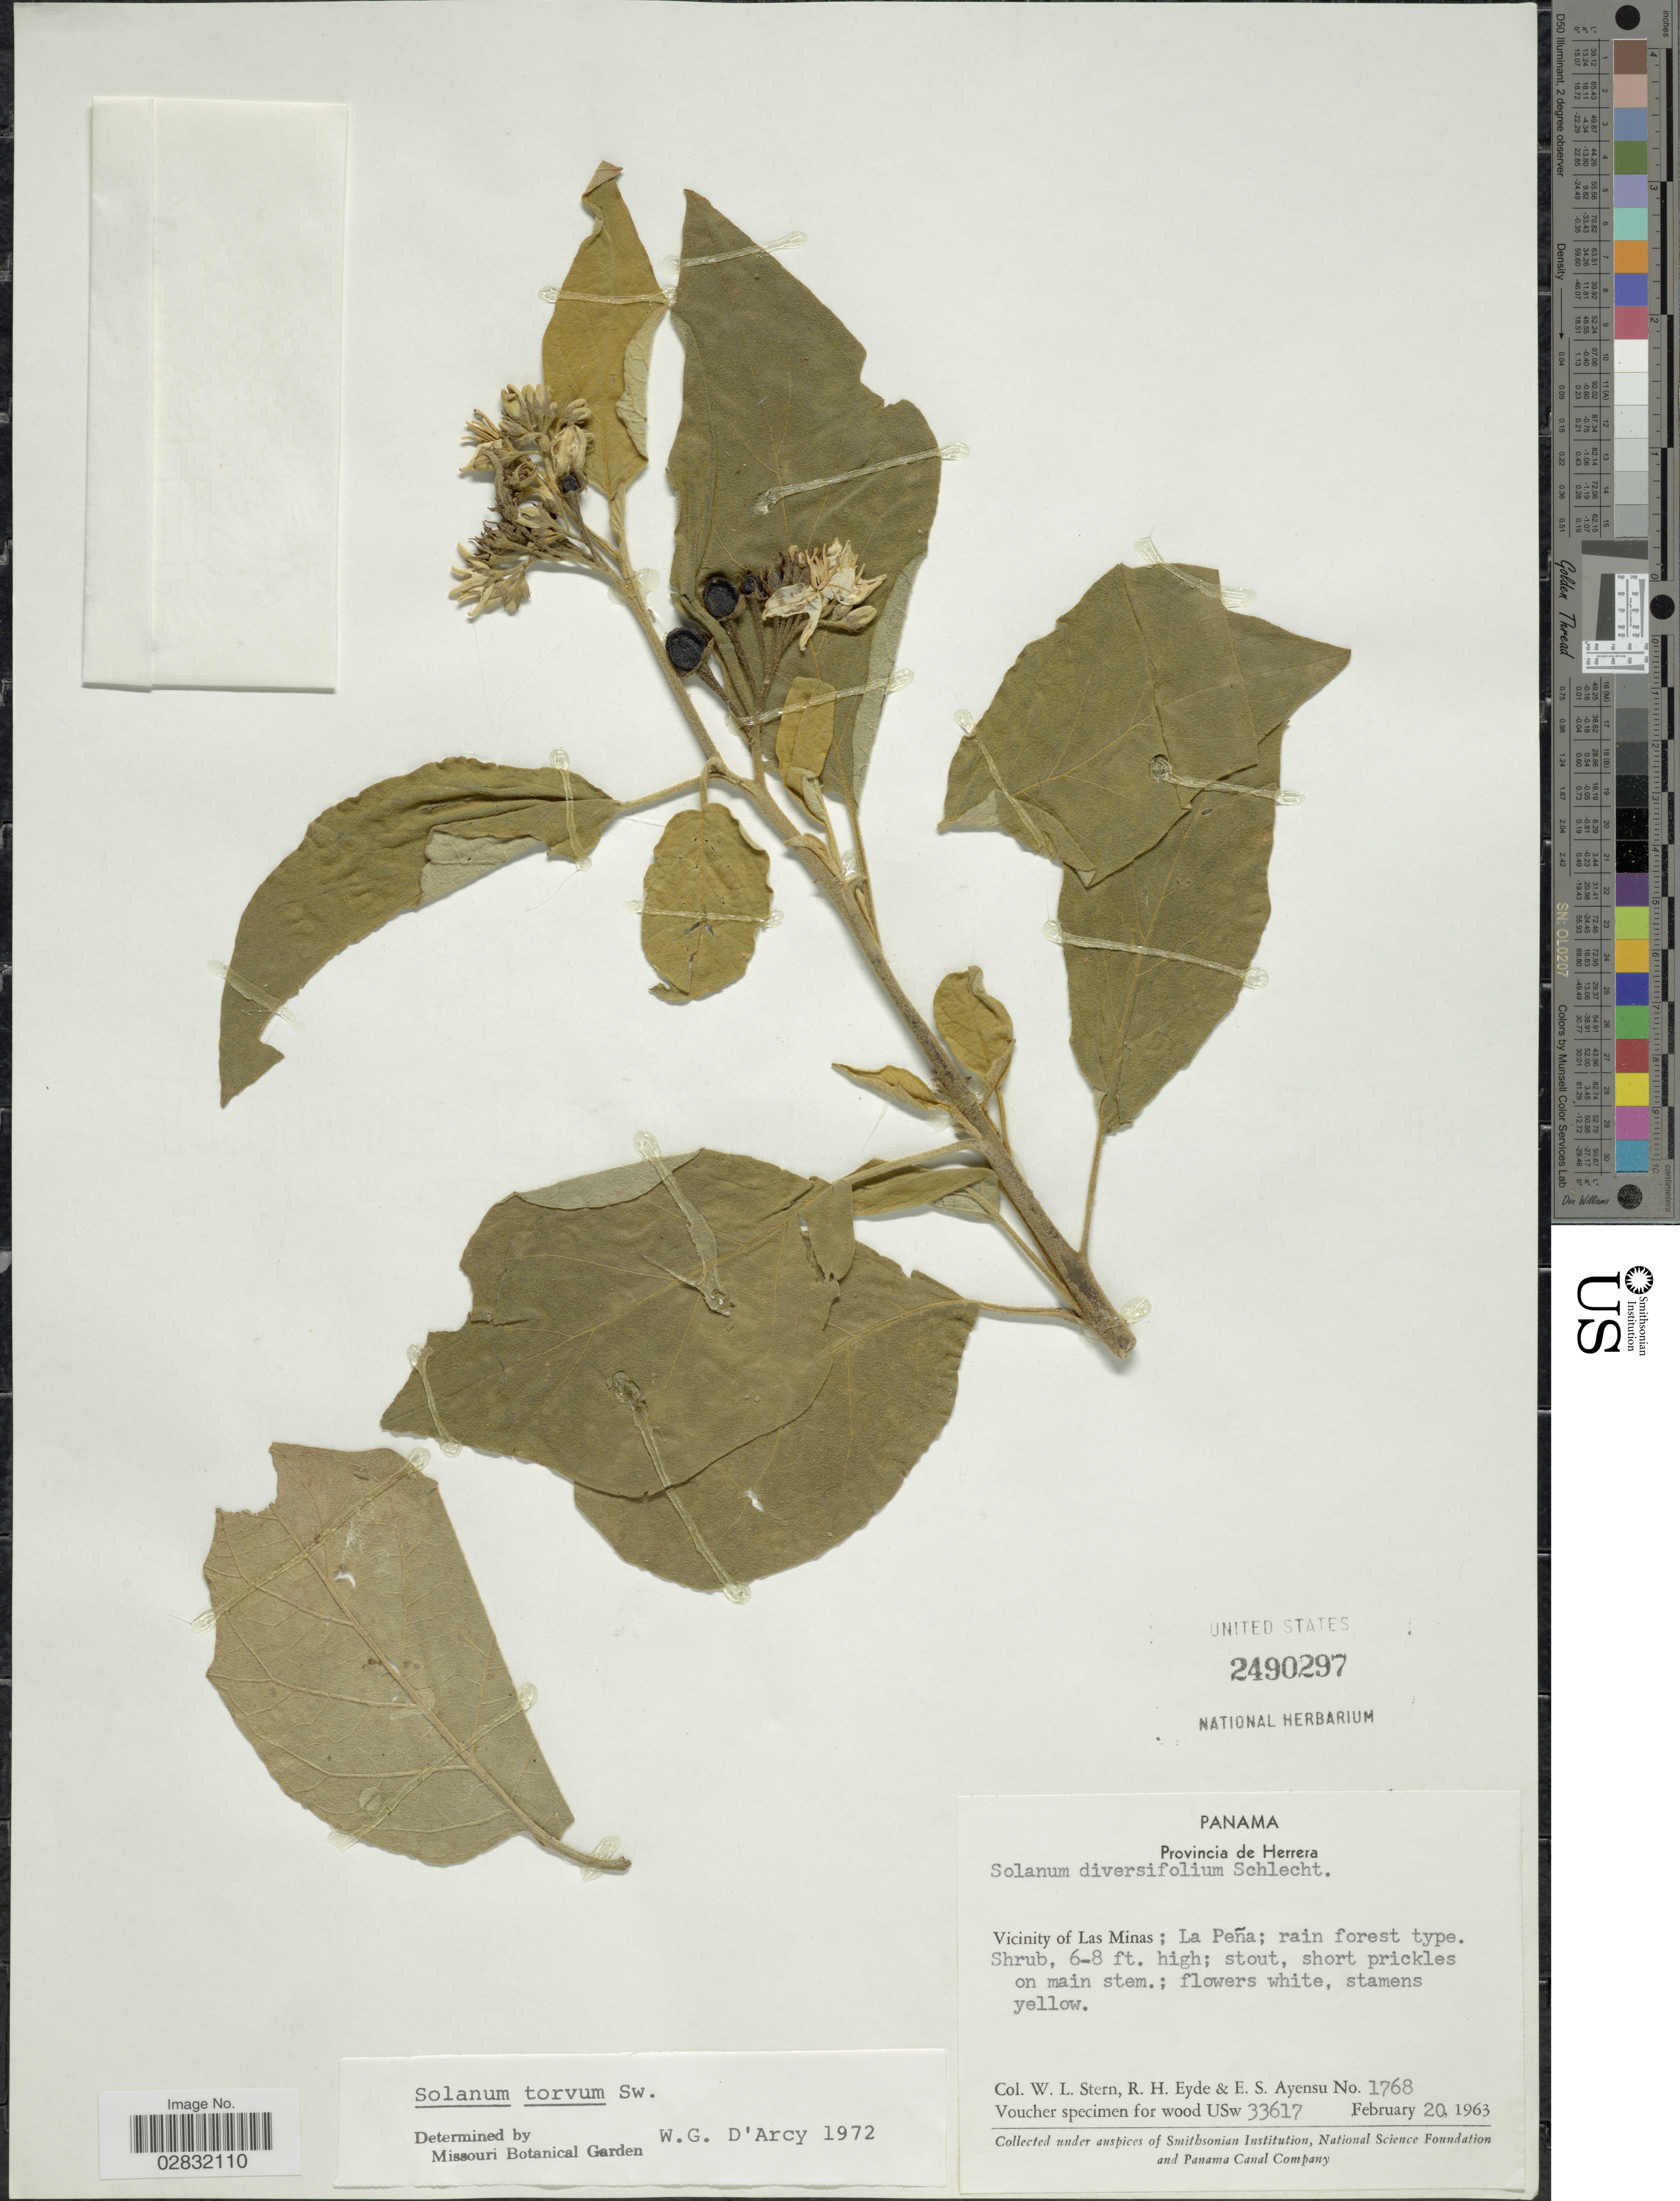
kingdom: Plantae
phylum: Tracheophyta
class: Magnoliopsida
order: Solanales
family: Solanaceae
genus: Solanum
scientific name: Solanum torvum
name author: Sw.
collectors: W. L. Stern, R. H. Eyde & E. S. Ayensu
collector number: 1768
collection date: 1963-02-20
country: Panama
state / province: Herrera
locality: Provincia de Herrera, Vicinity of Las Minas; La Peña, rain forest type.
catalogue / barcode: US 2490297